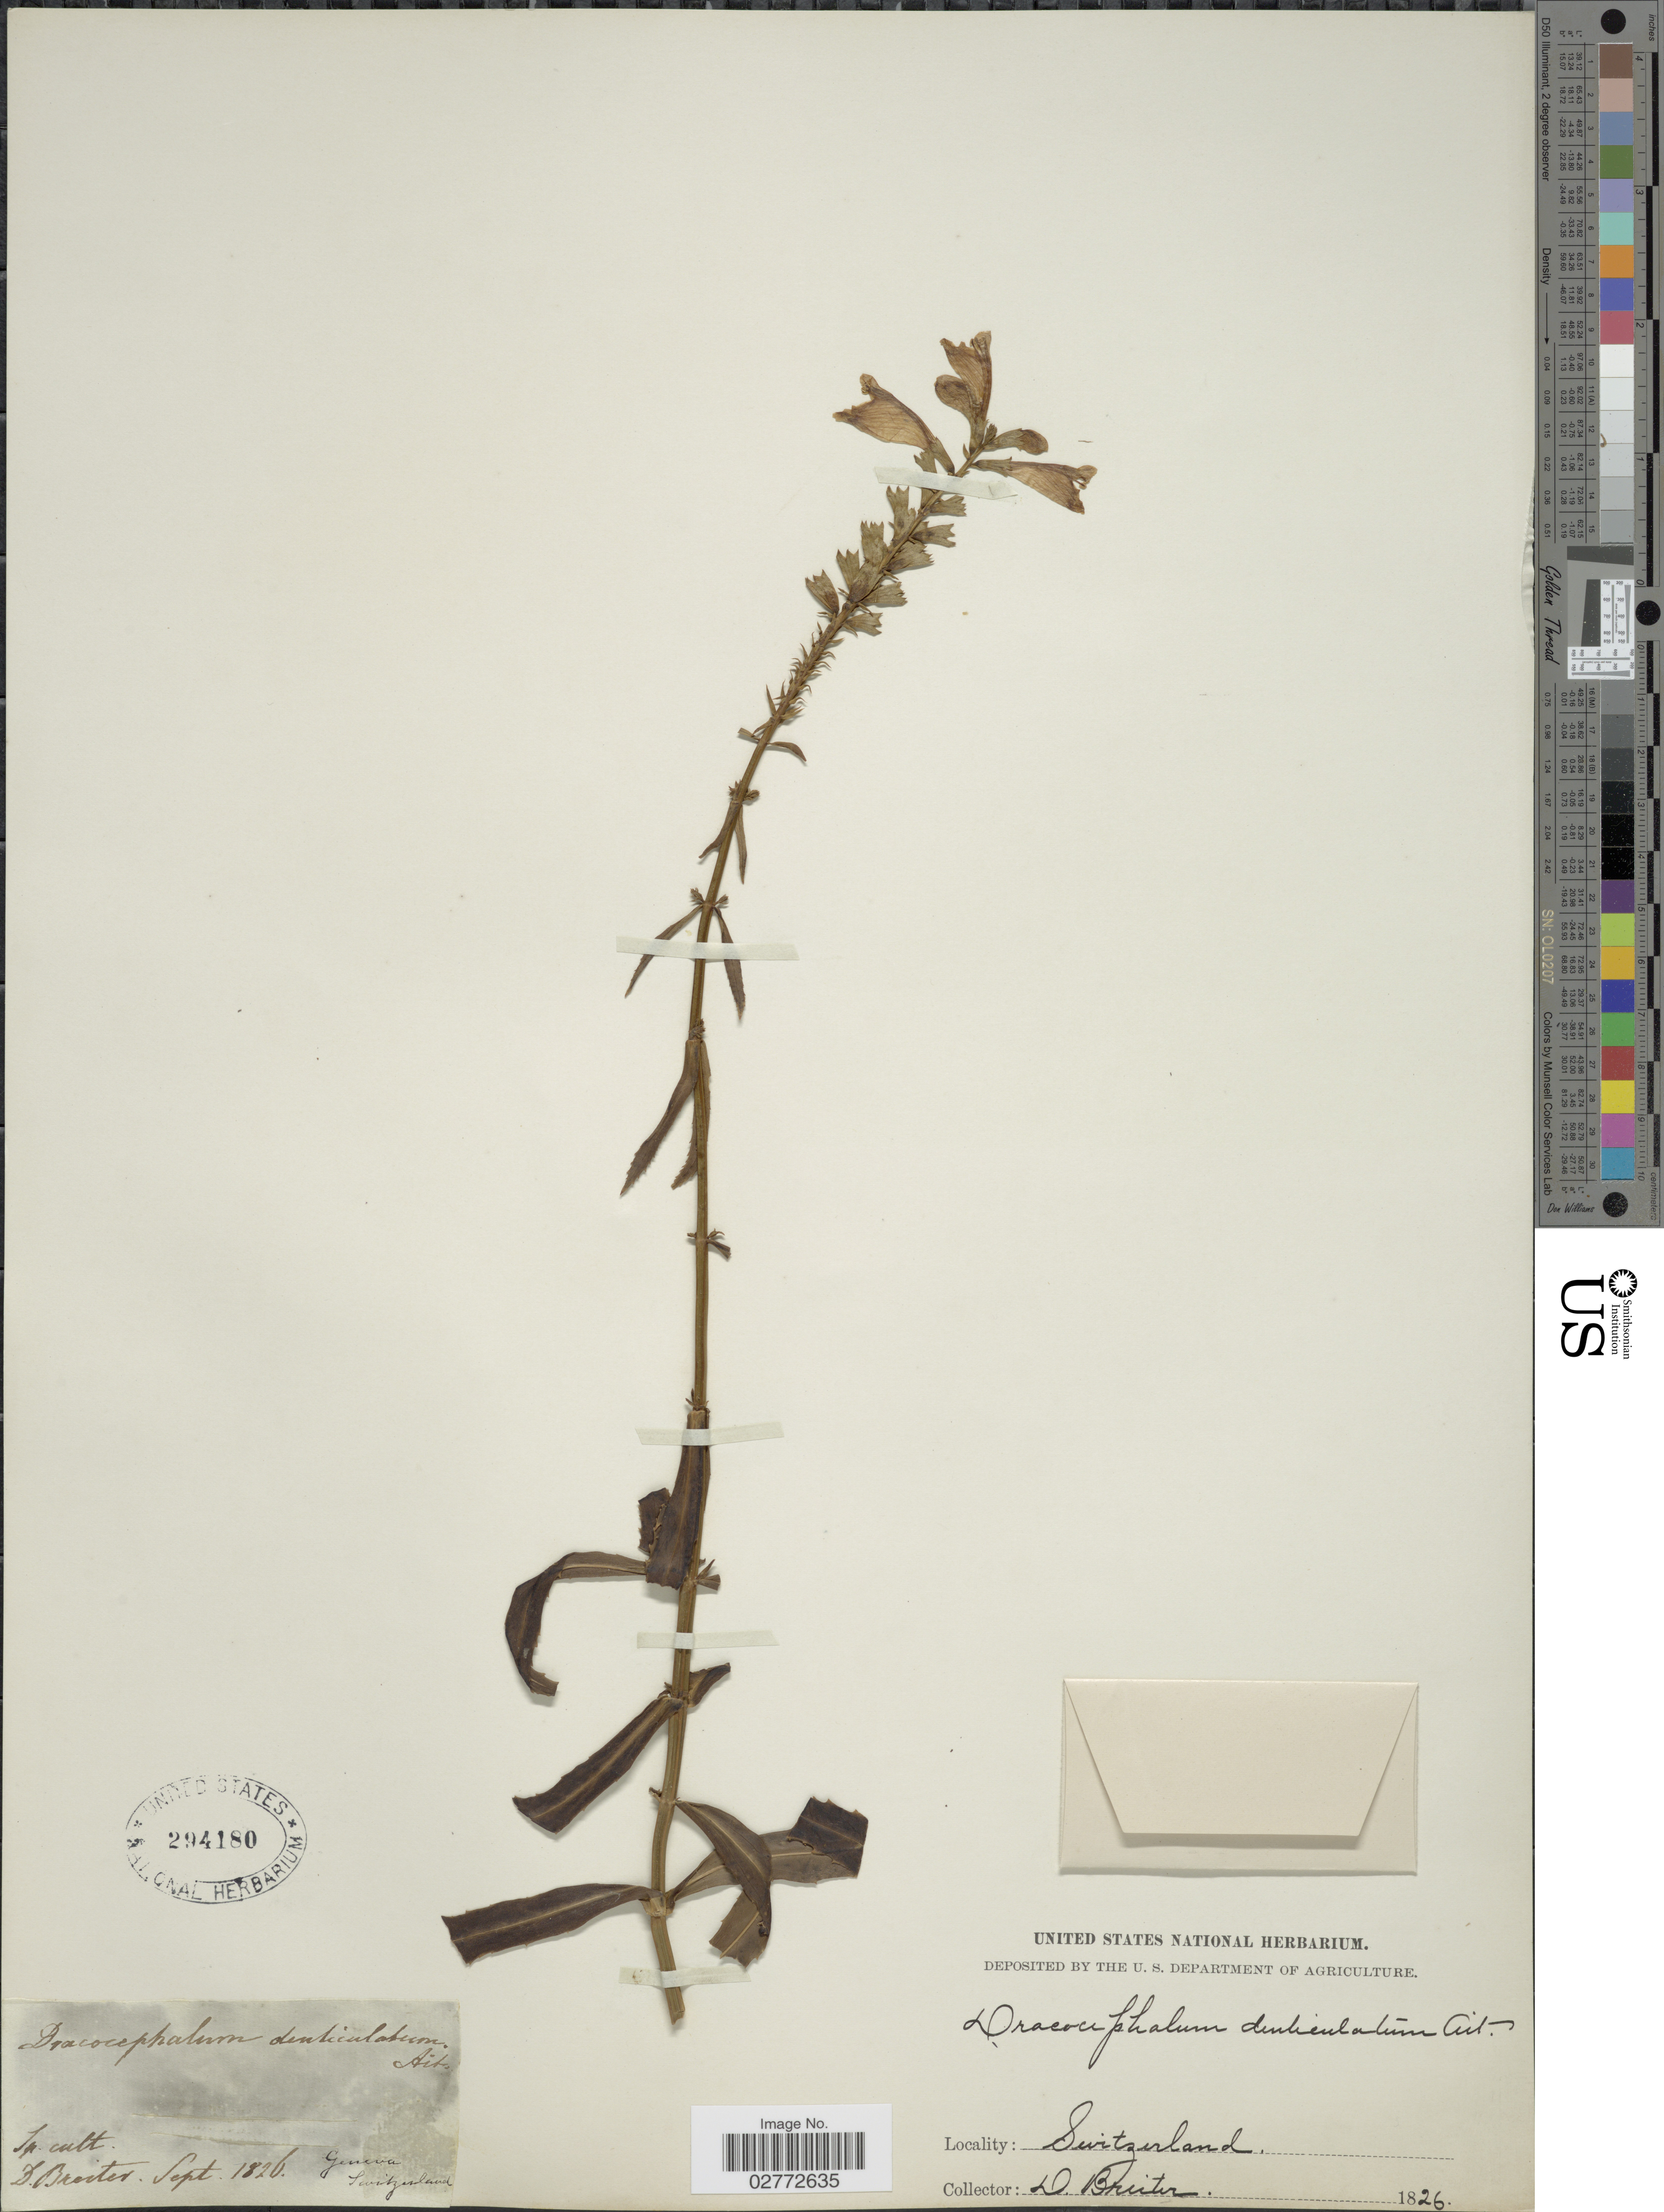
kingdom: Plantae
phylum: Tracheophyta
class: Magnoliopsida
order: Lamiales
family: Lamiaceae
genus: Dracocephalum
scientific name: Dracocephalum denticulatum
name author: Aiton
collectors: D. Breiter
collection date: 1826-09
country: Switzerland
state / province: Genève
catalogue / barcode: US 294180